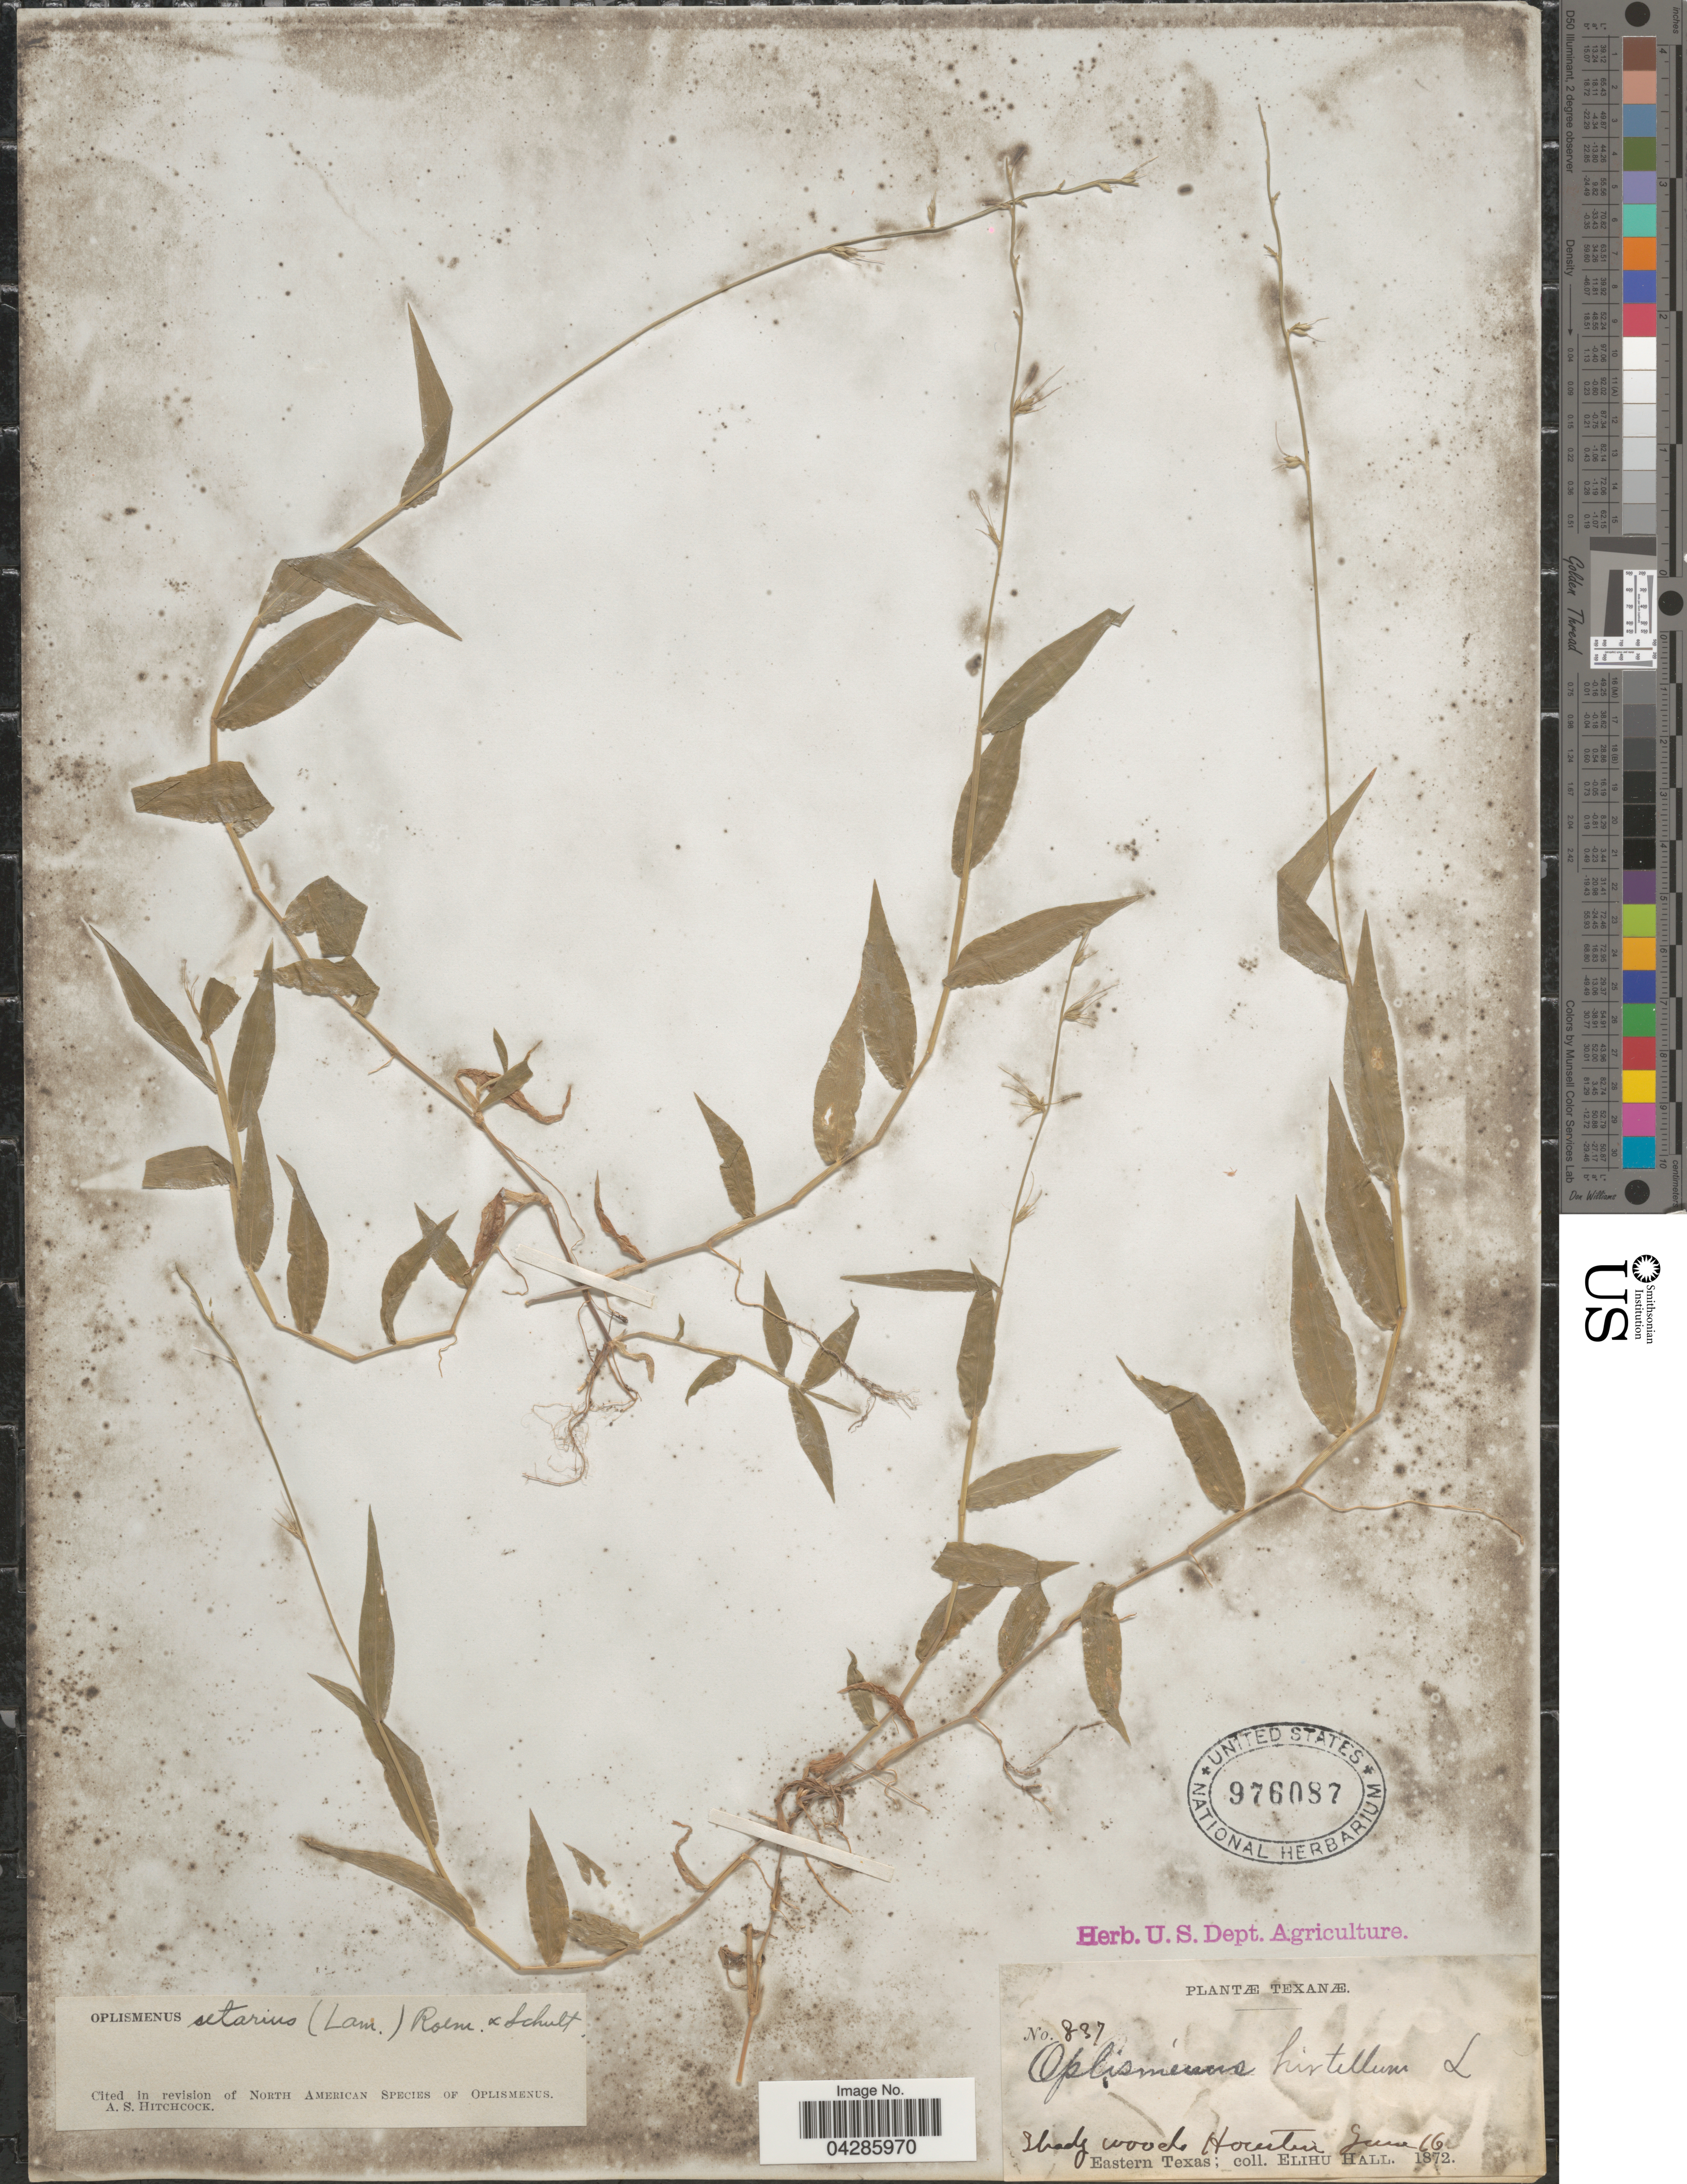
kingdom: Plantae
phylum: Tracheophyta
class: Liliopsida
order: Poales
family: Poaceae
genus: Oplismenus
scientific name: Oplismenus hirtellus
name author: (L.) P. Beauv.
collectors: E. Hall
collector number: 837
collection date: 1872-06-16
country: United States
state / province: Texas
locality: Shady woods Houston. Eastern Texas.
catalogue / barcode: US 976087